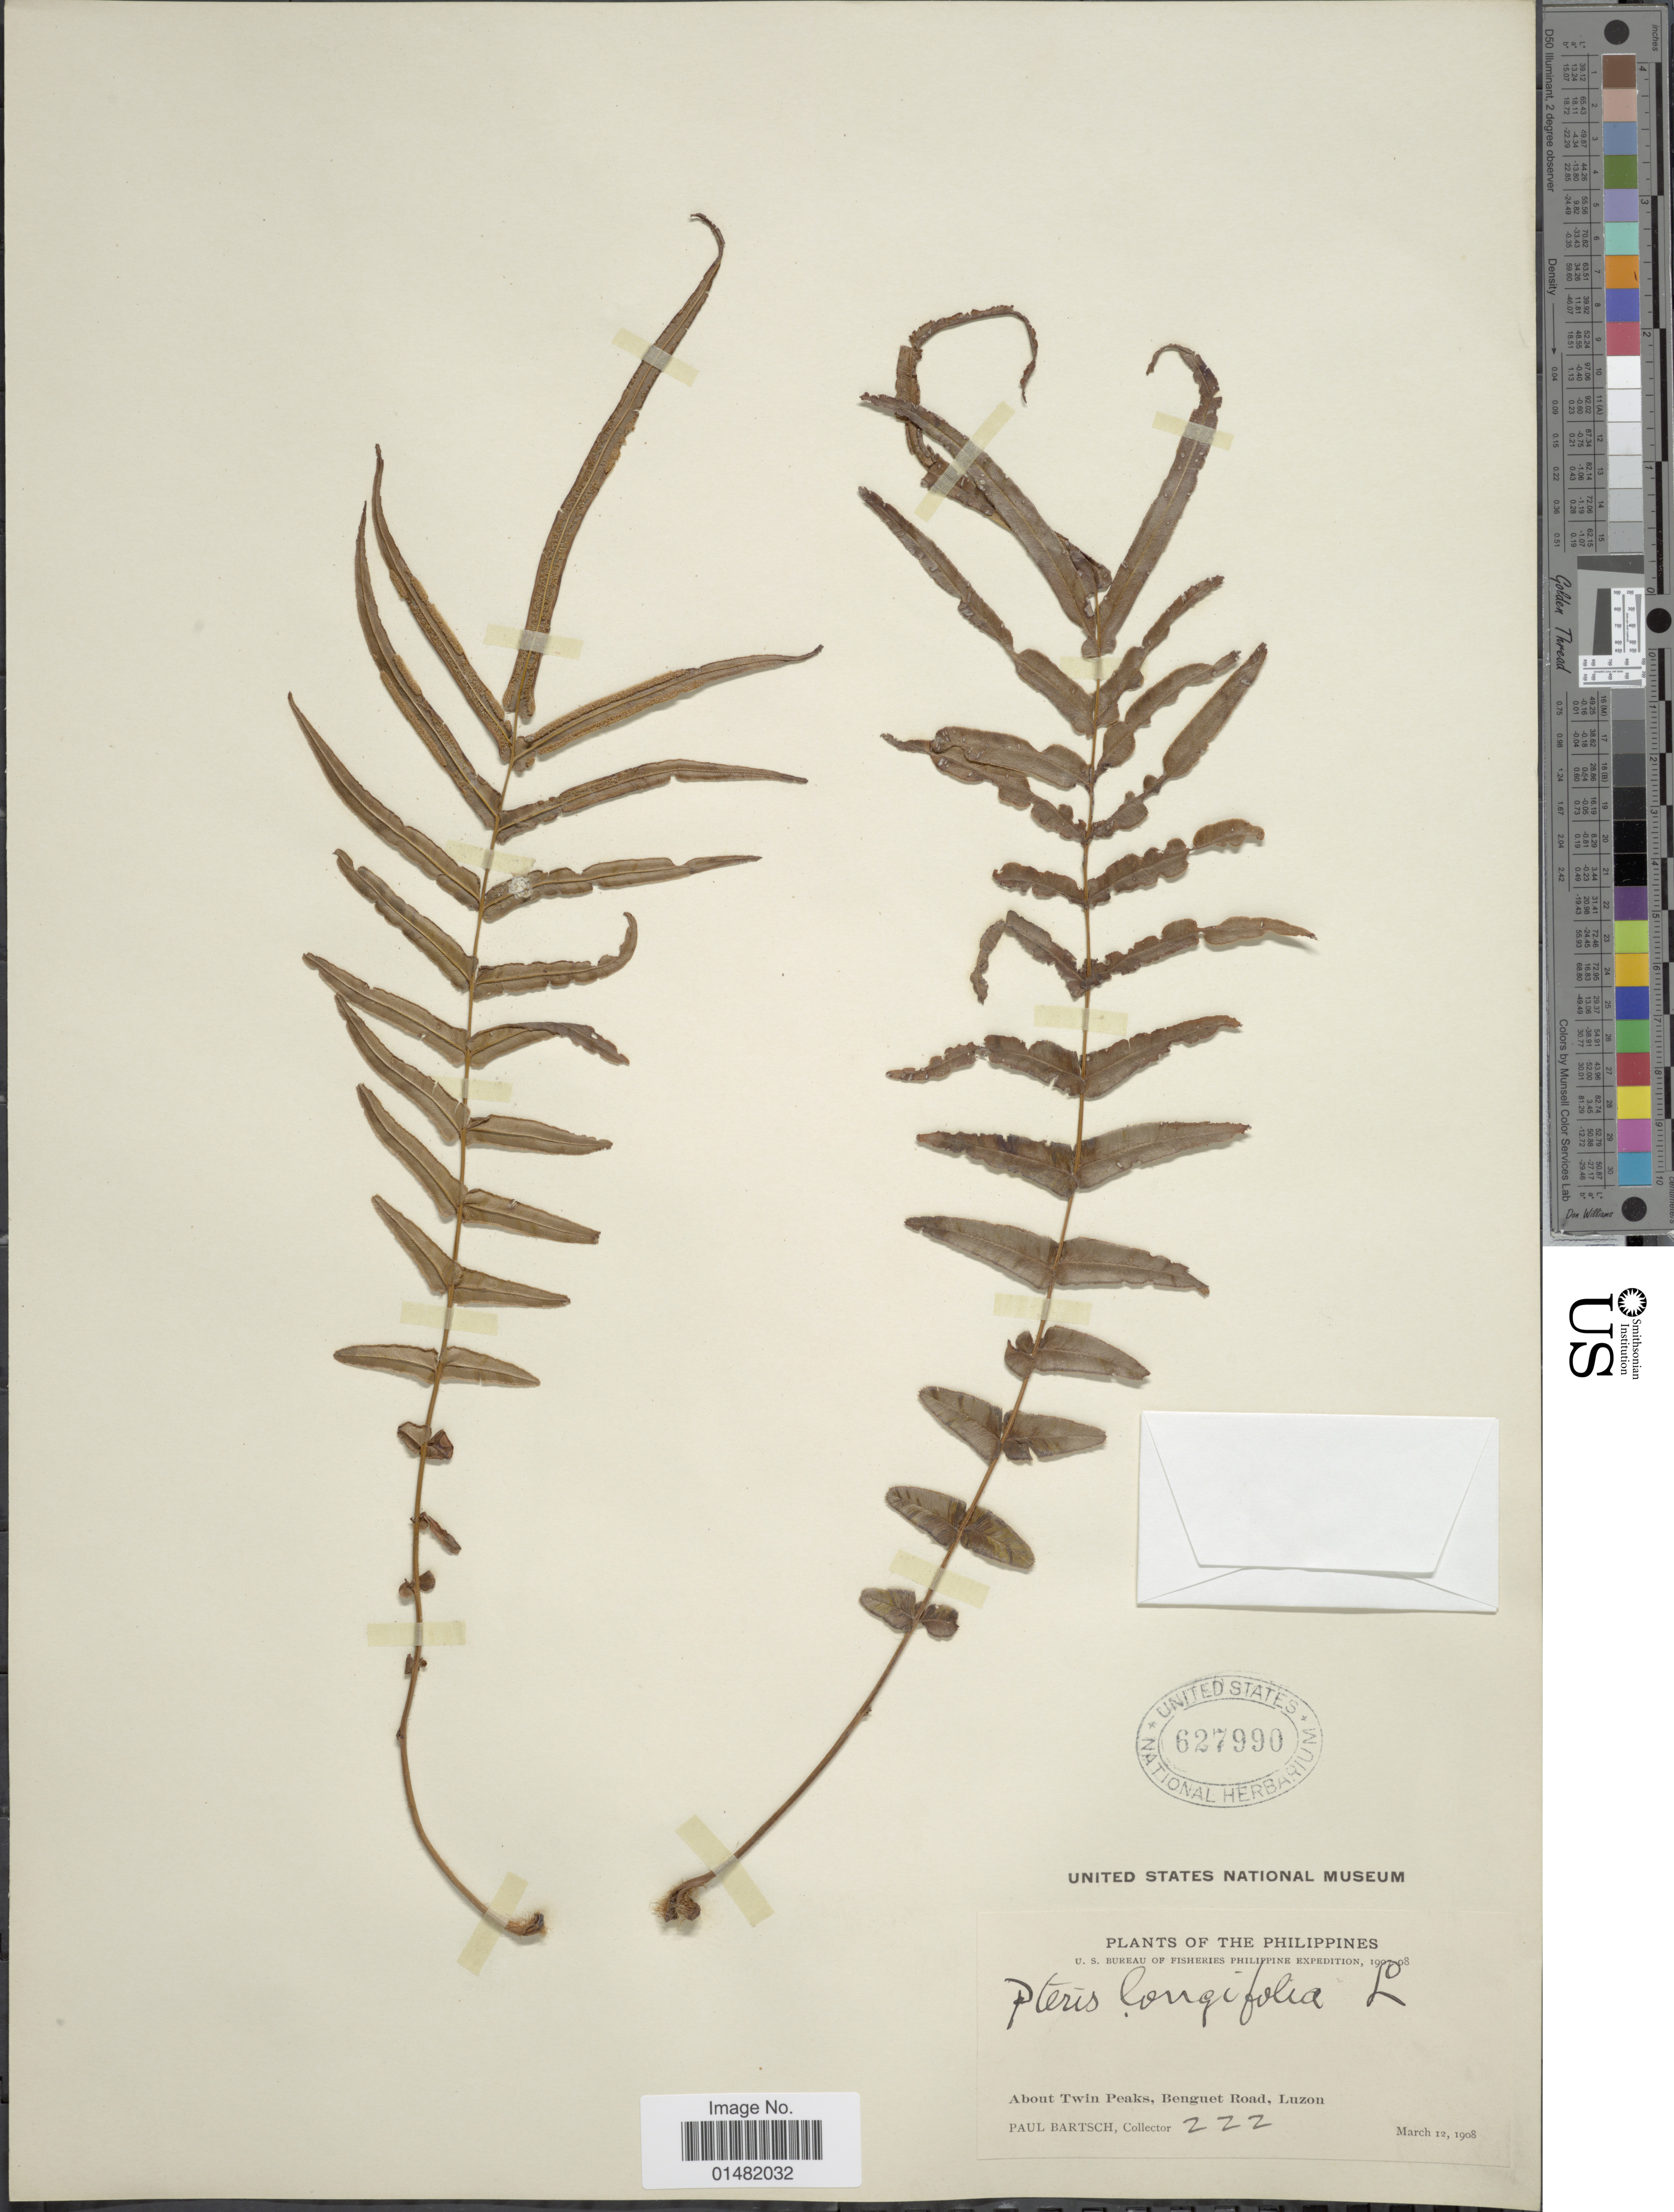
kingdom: Plantae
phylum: Tracheophyta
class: Polypodiopsida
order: Polypodiales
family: Pteridaceae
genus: Pteris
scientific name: Pteris vittata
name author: L.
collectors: P. Bartsch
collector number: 222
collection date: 1908-03-12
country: Philippines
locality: About Twin Peaks, Benguet Road, Luzon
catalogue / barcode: US 627990